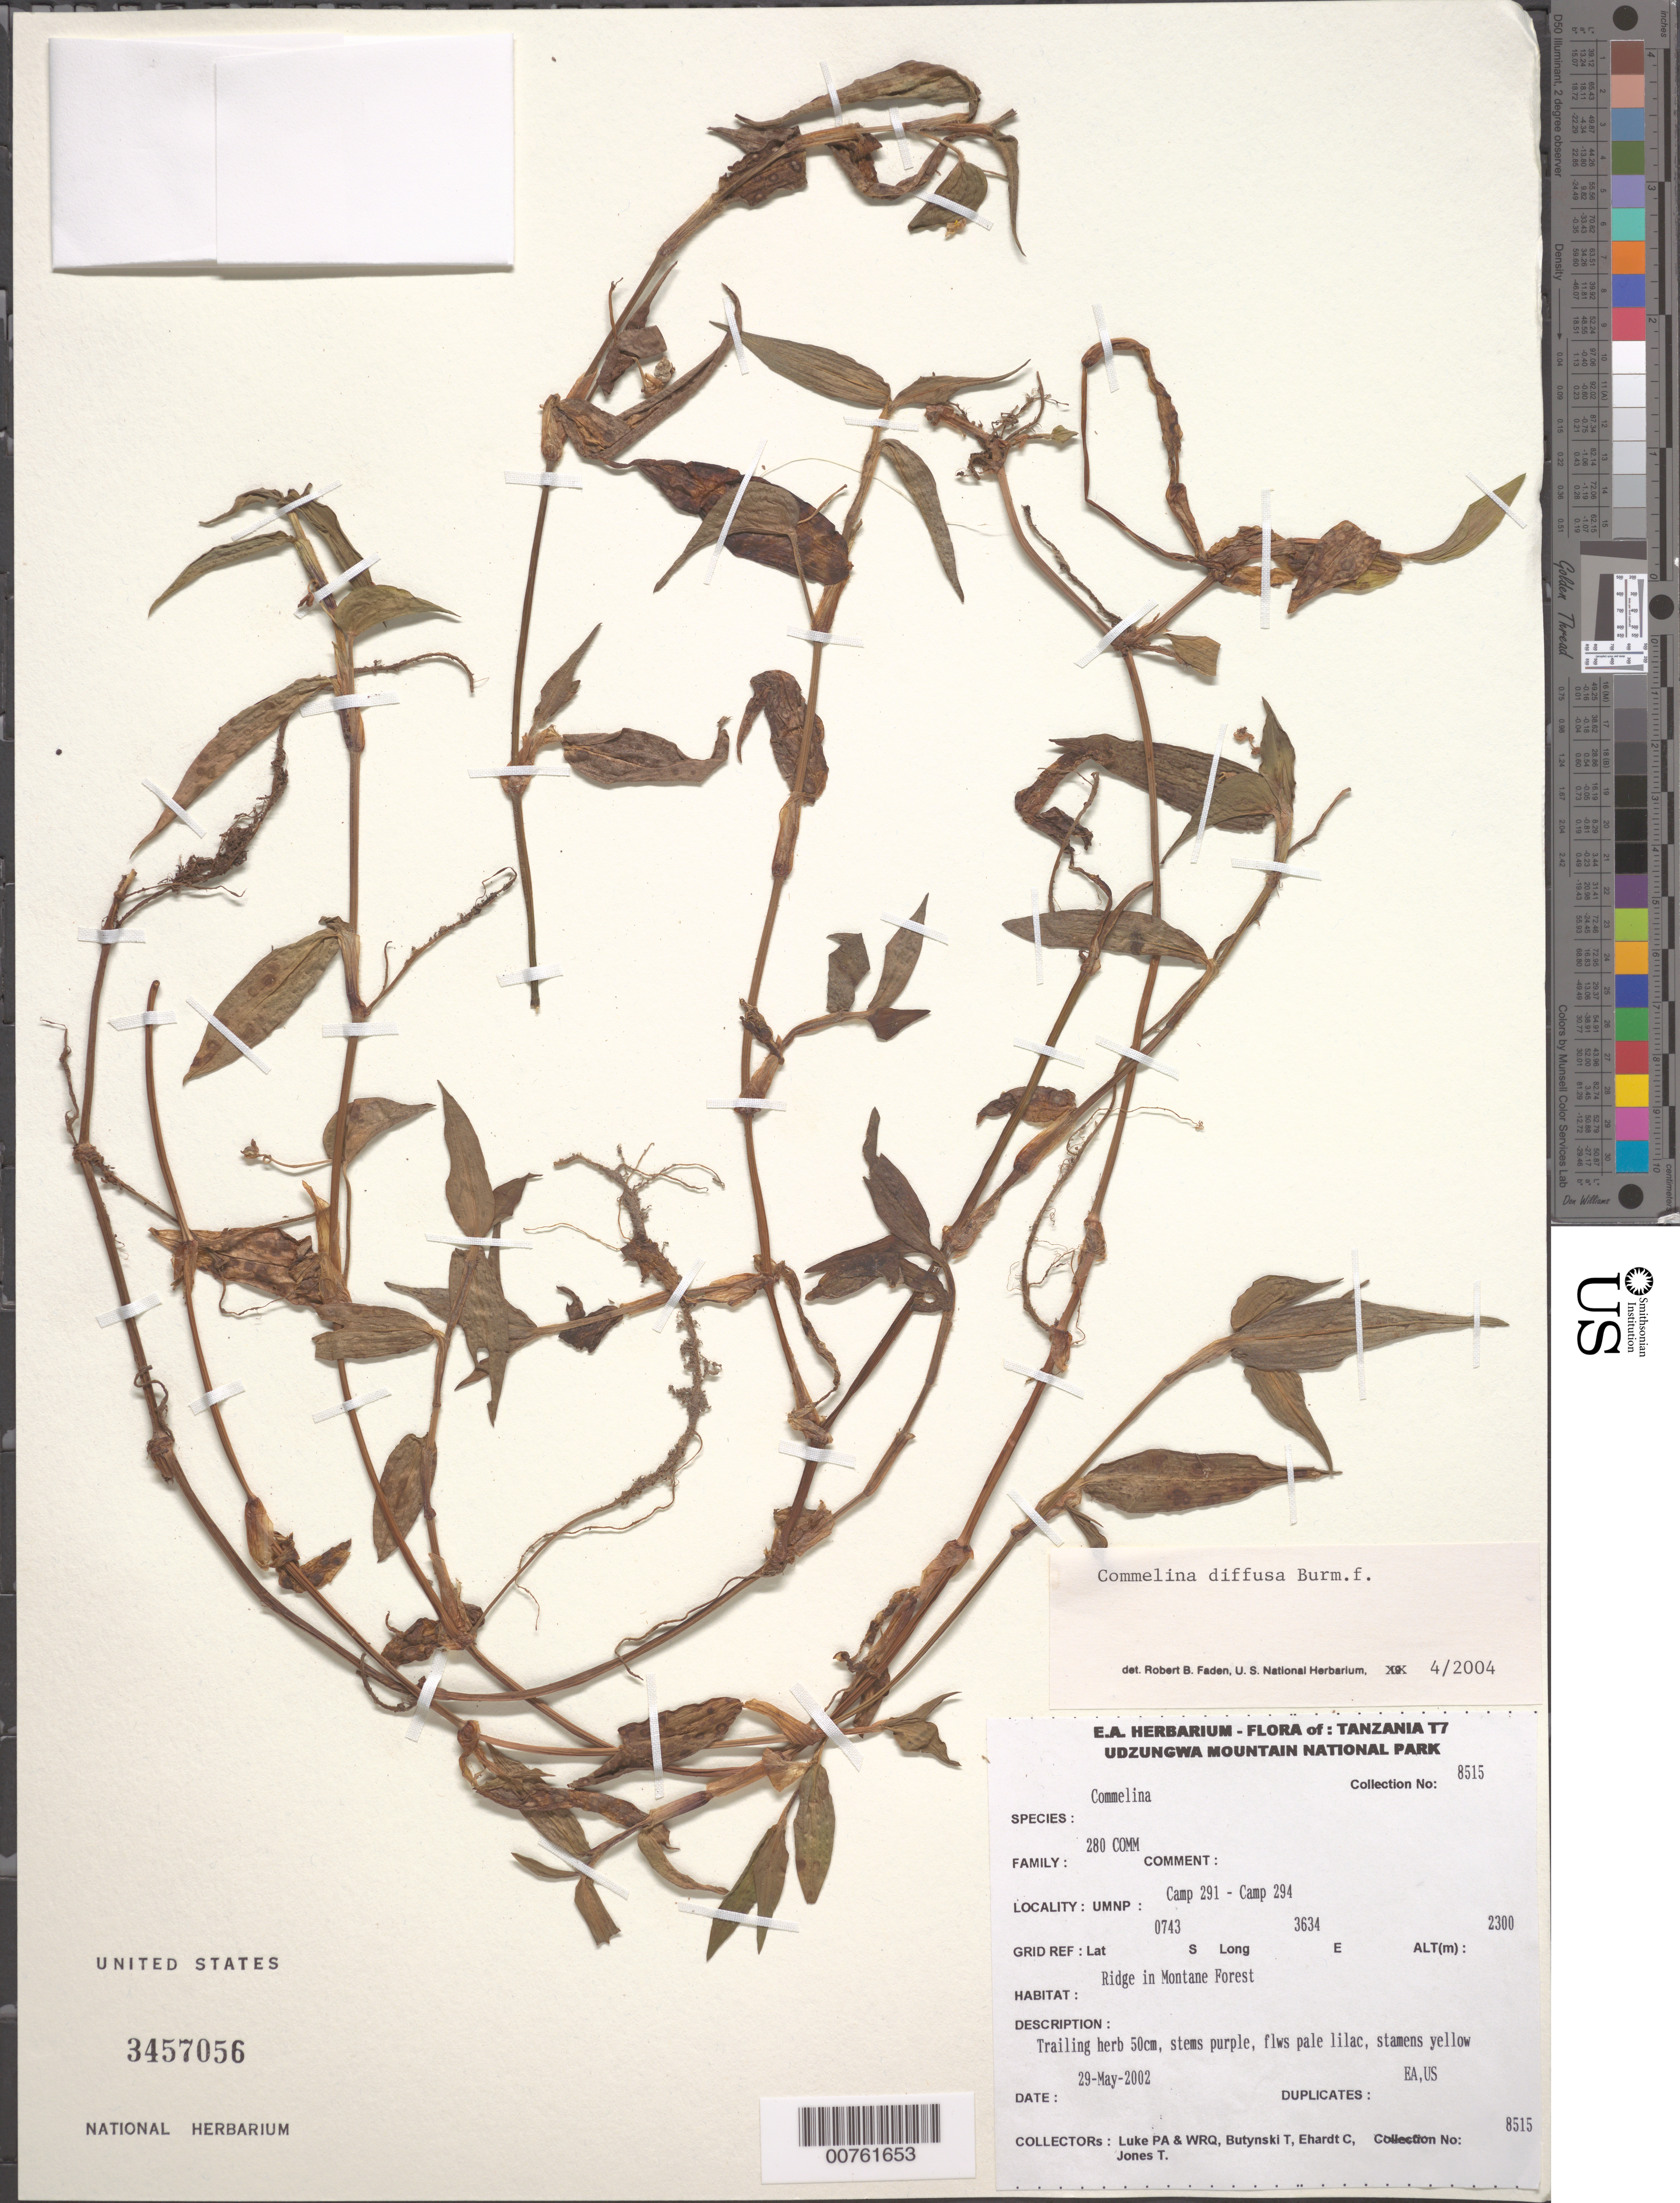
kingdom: Plantae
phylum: Tracheophyta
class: Liliopsida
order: Commelinales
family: Commelinaceae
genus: Commelina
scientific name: Commelina diffusa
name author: Burm. f.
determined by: Faden, Robert B., (US), Smithsonian Institution - National Museum of Natural History (UNITED STATES)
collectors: P. Luke, Q. Luke, T. Butynski, C. Ehardt & T. Jones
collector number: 8515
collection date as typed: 29May 2002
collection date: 2002-05-29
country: Tanzania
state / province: Iringa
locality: Udzungwa Mountain National Park; Camp 291 - pt 294.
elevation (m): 2300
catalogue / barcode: US 3457056